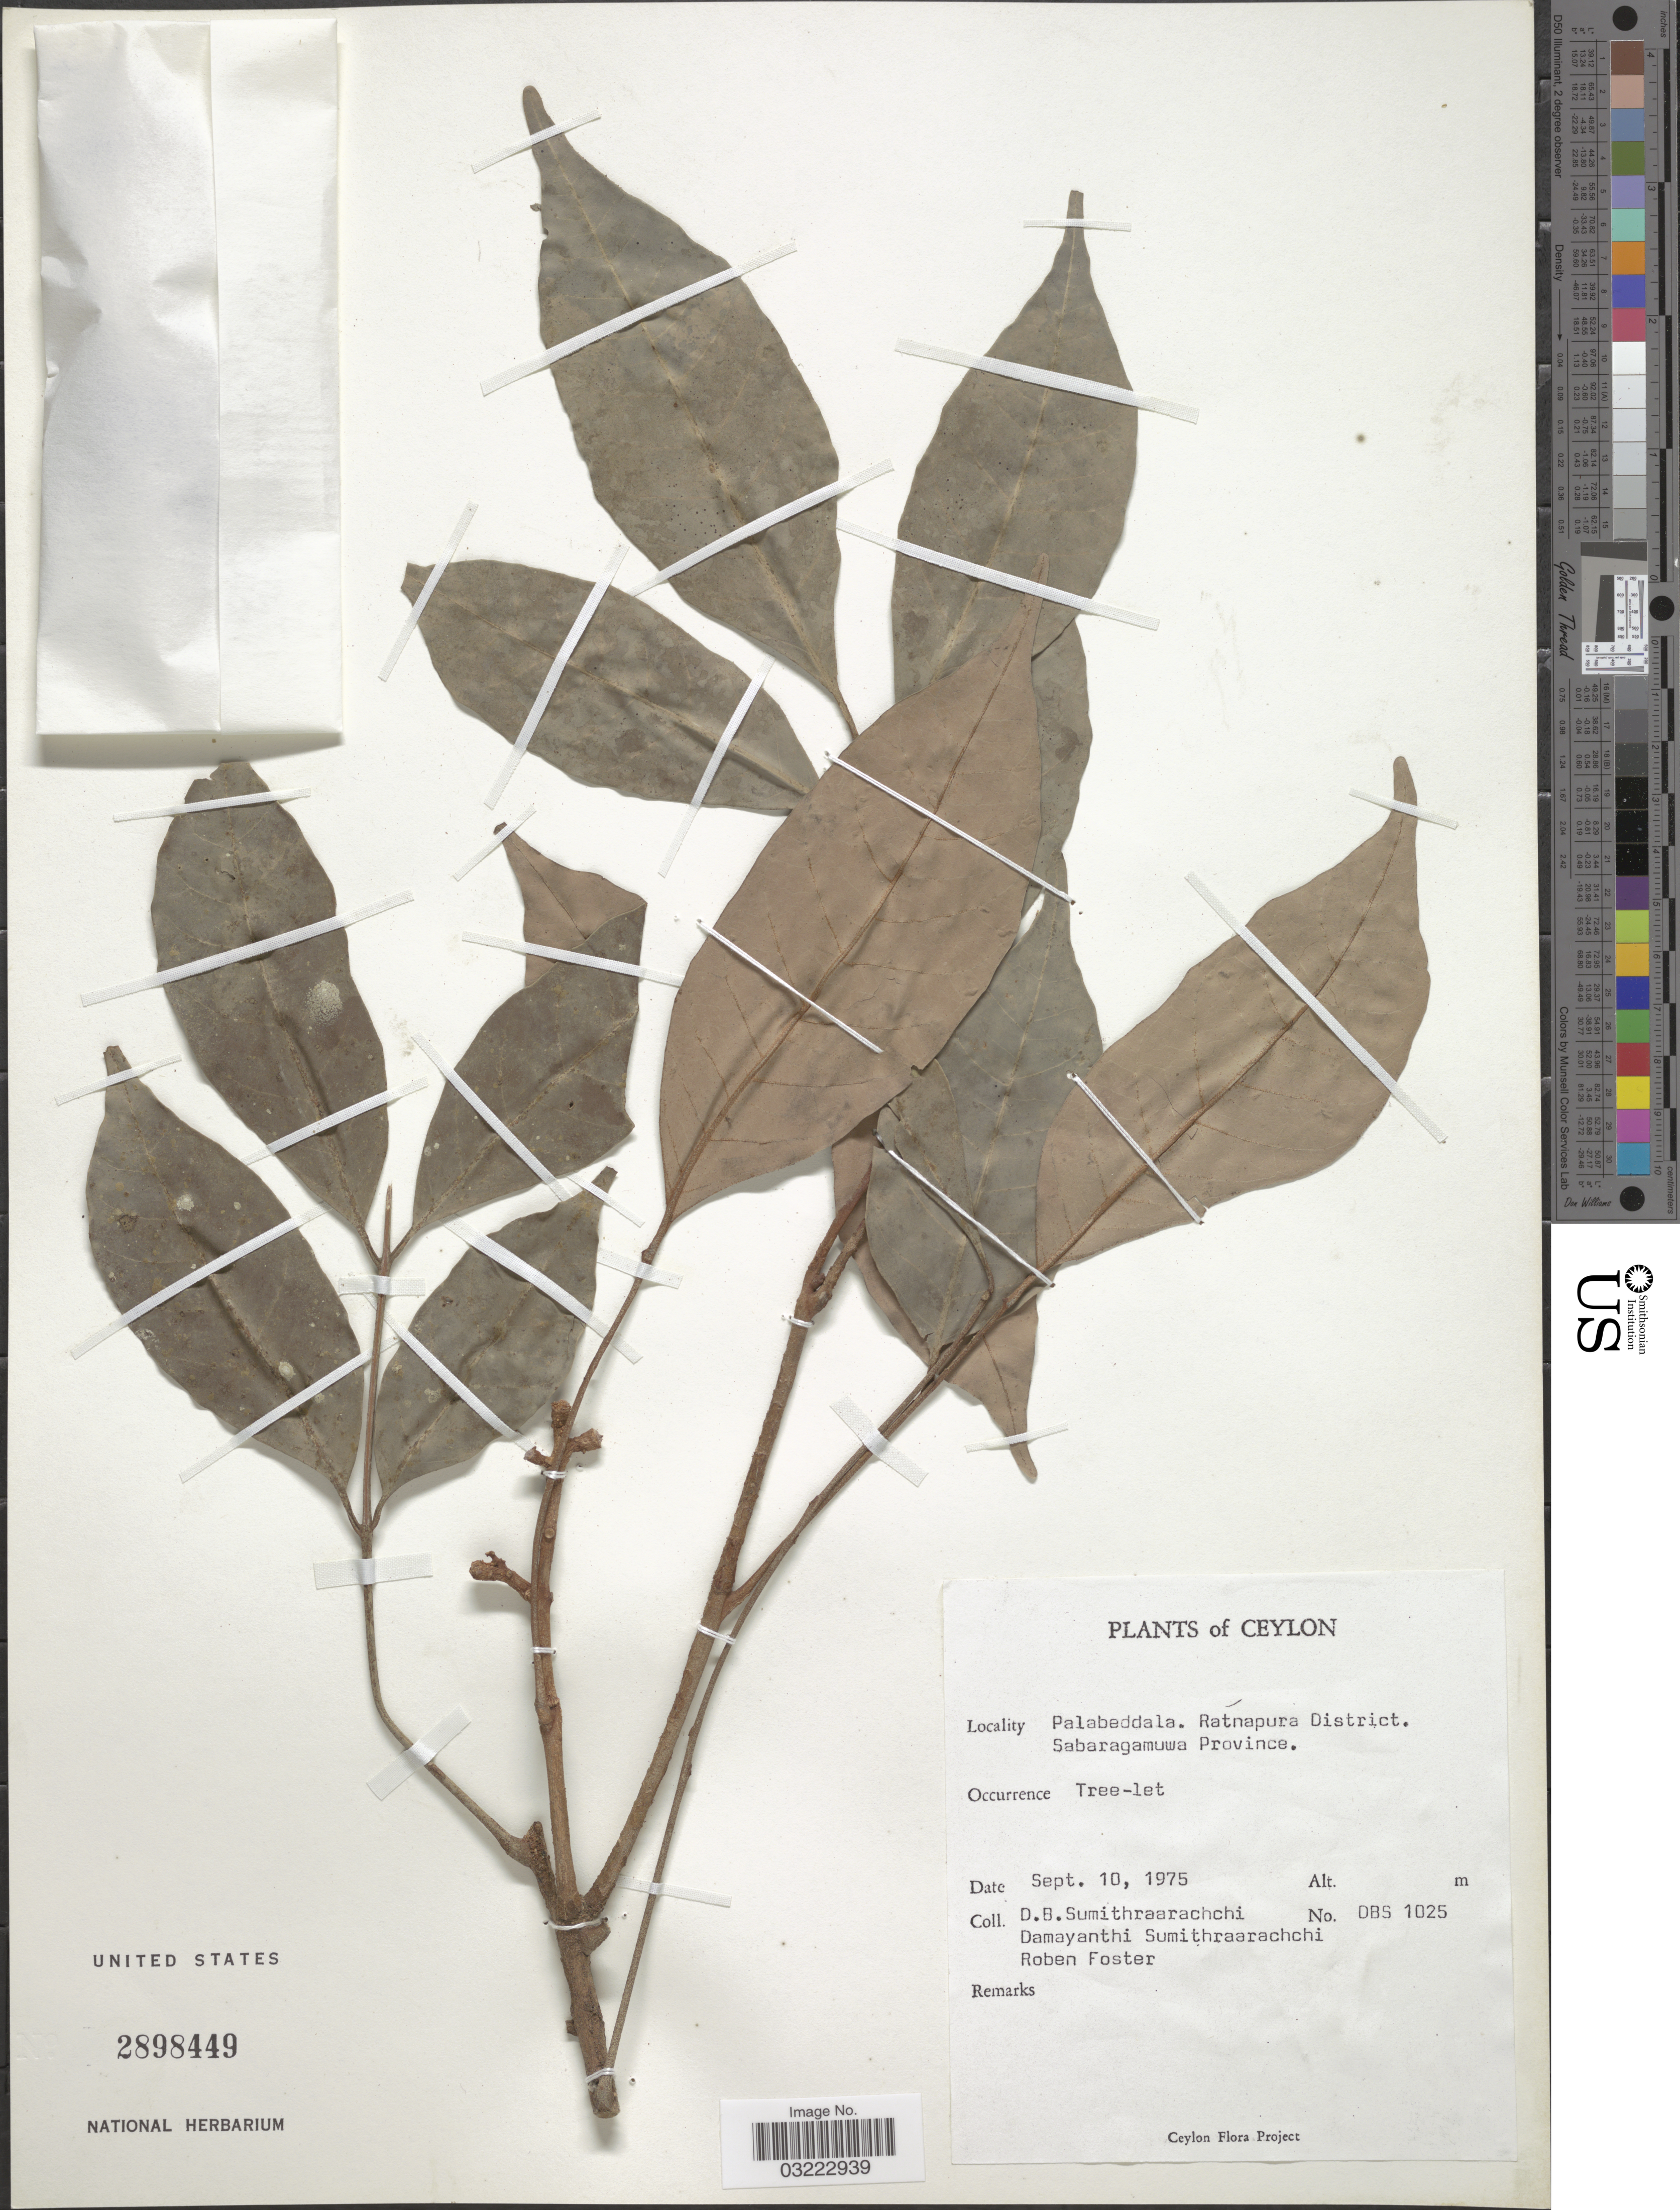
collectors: D. B. Sumithraarachchi, D. Sumithraarachchi & R. Foster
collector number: DBS 1025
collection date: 1975-09-10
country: Sri Lanka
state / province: Sabaragamuwa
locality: Ceylon. Palabeddala. Ratnapura District.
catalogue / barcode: US 2898449